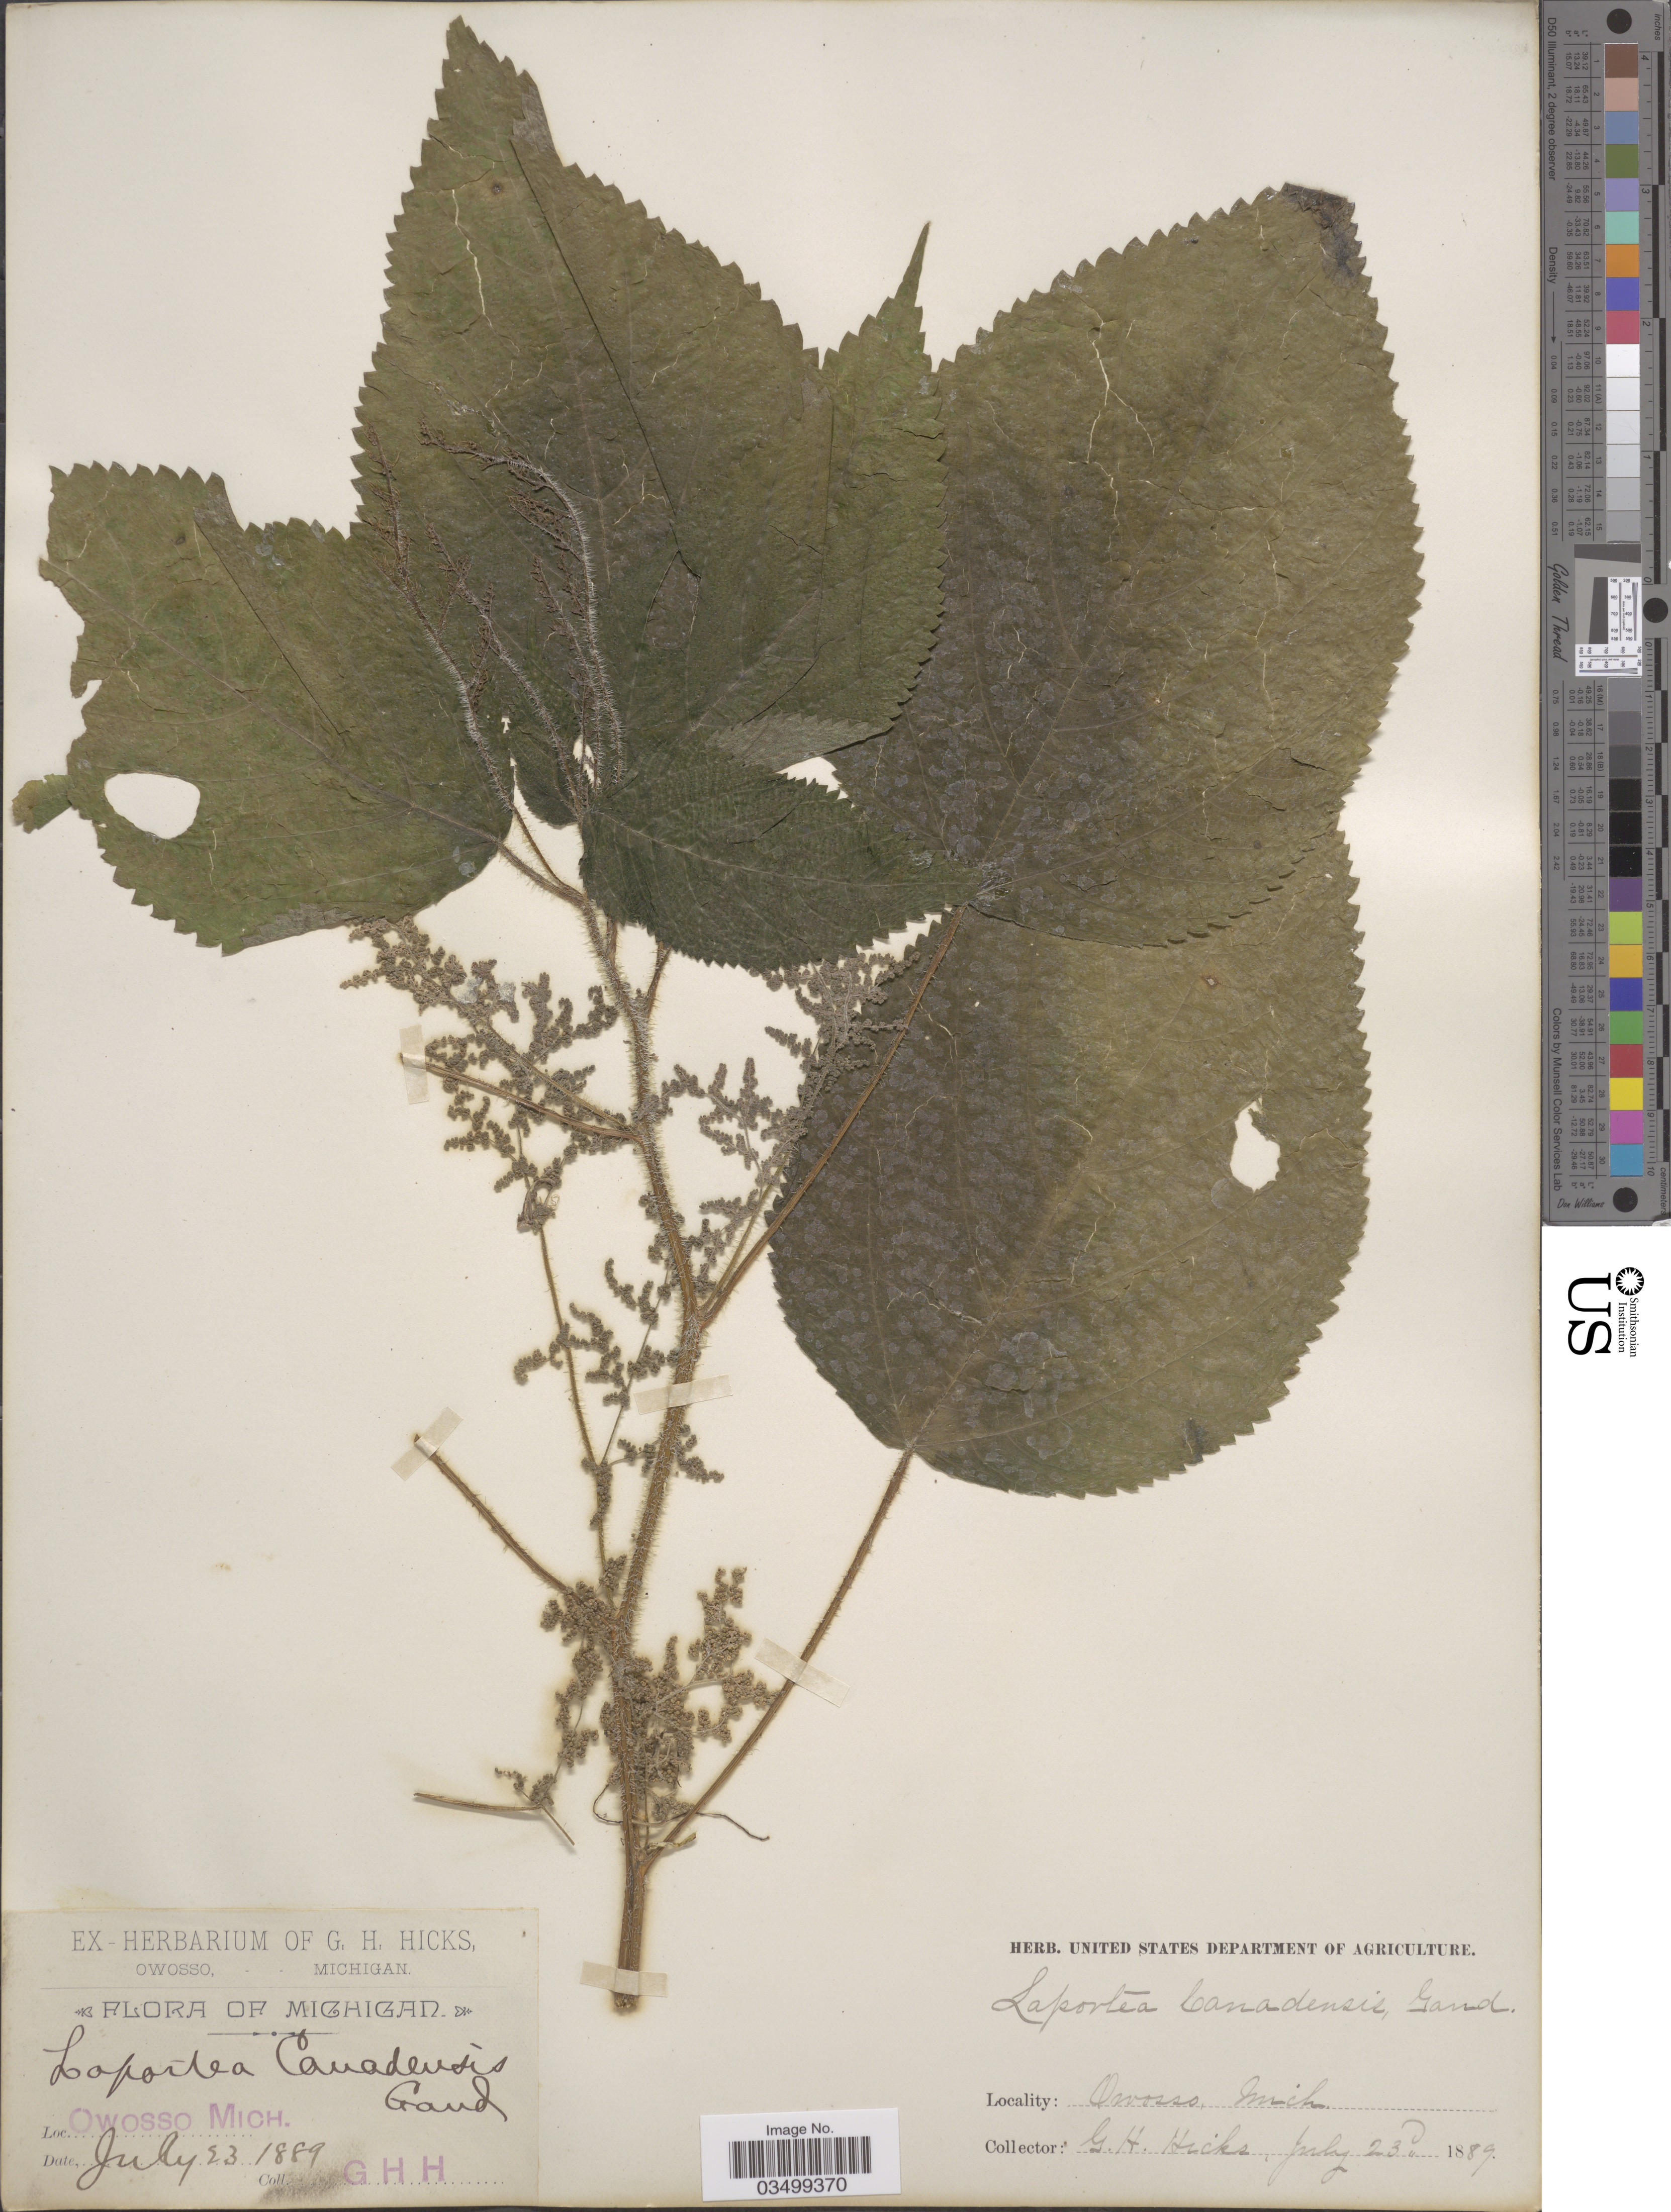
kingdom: Plantae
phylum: Tracheophyta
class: Magnoliopsida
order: Rosales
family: Urticaceae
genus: Laportea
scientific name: Laportea canadensis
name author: (L.) Wedd.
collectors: G. Hicks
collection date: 1889-07-23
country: United States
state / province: Michigan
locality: Owosso.